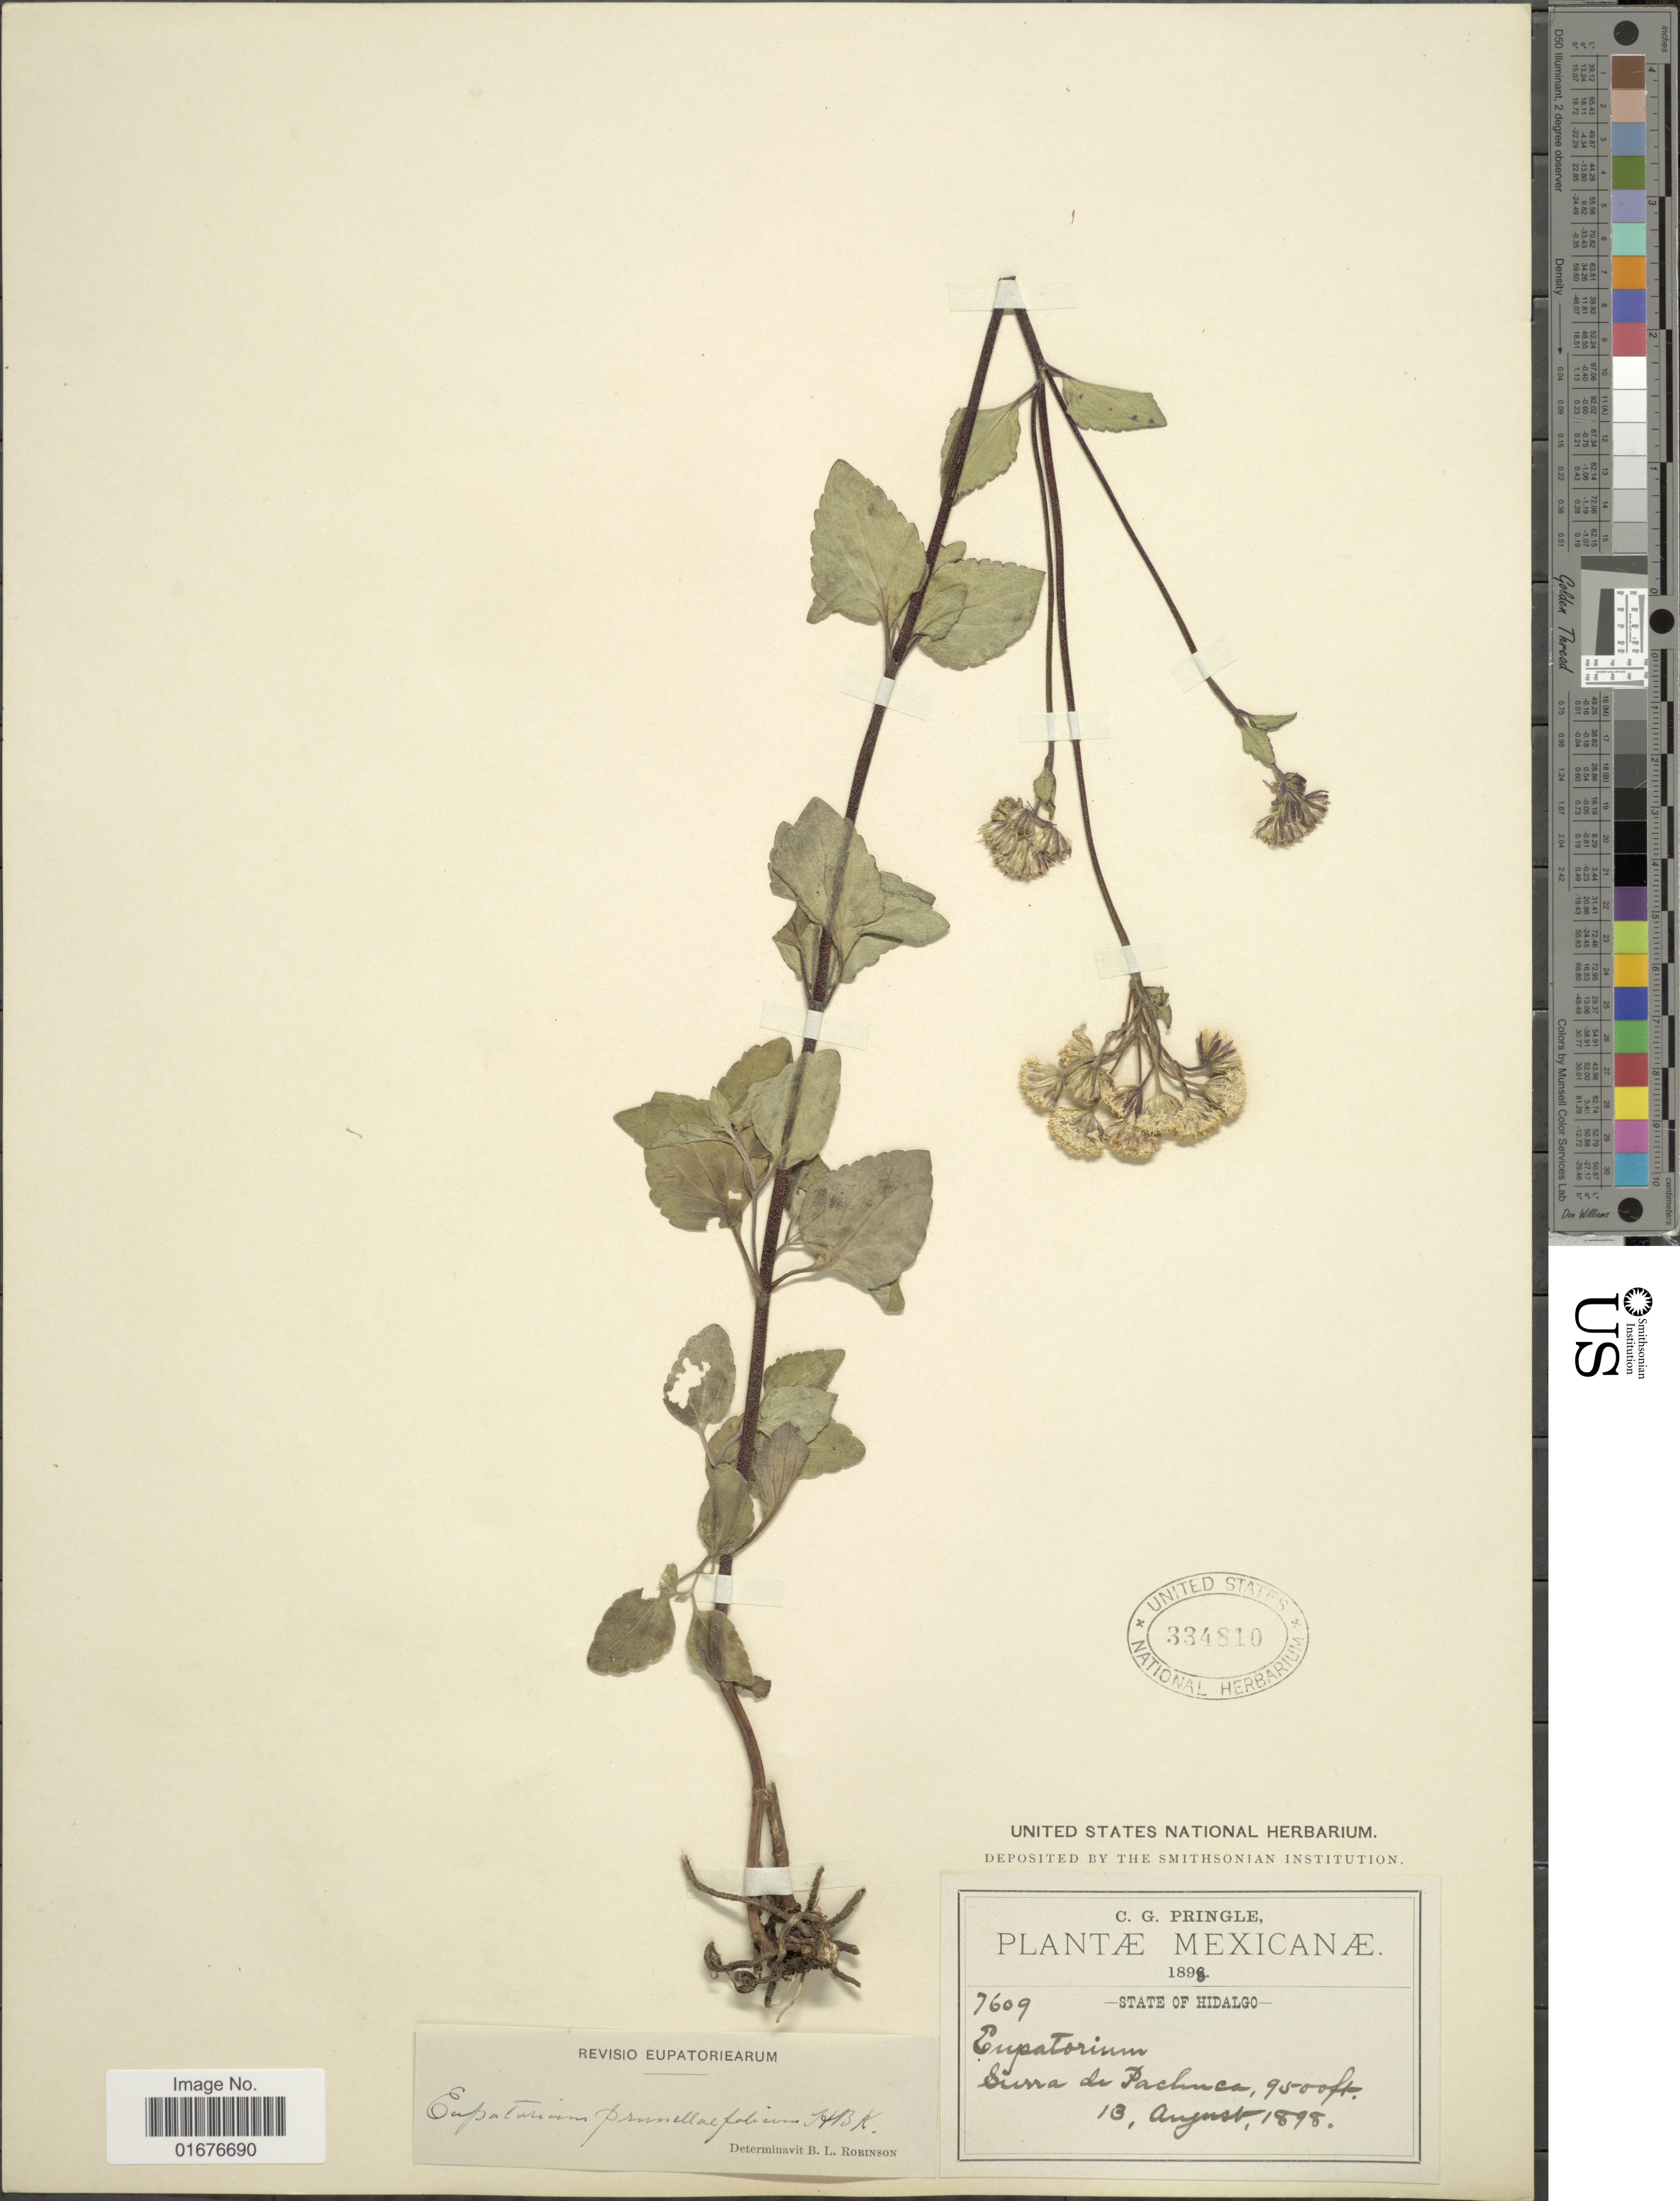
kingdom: Plantae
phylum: Tracheophyta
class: Magnoliopsida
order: Asterales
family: Asteraceae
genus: Ageratina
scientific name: Ageratina prunellaefolia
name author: (Kunth) R.M. King & H. Rob.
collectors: C. G. Pringle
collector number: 7609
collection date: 1898-08-13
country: Mexico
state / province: Hidalgo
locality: Sierra de Pachuca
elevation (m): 2896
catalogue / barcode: US 334810